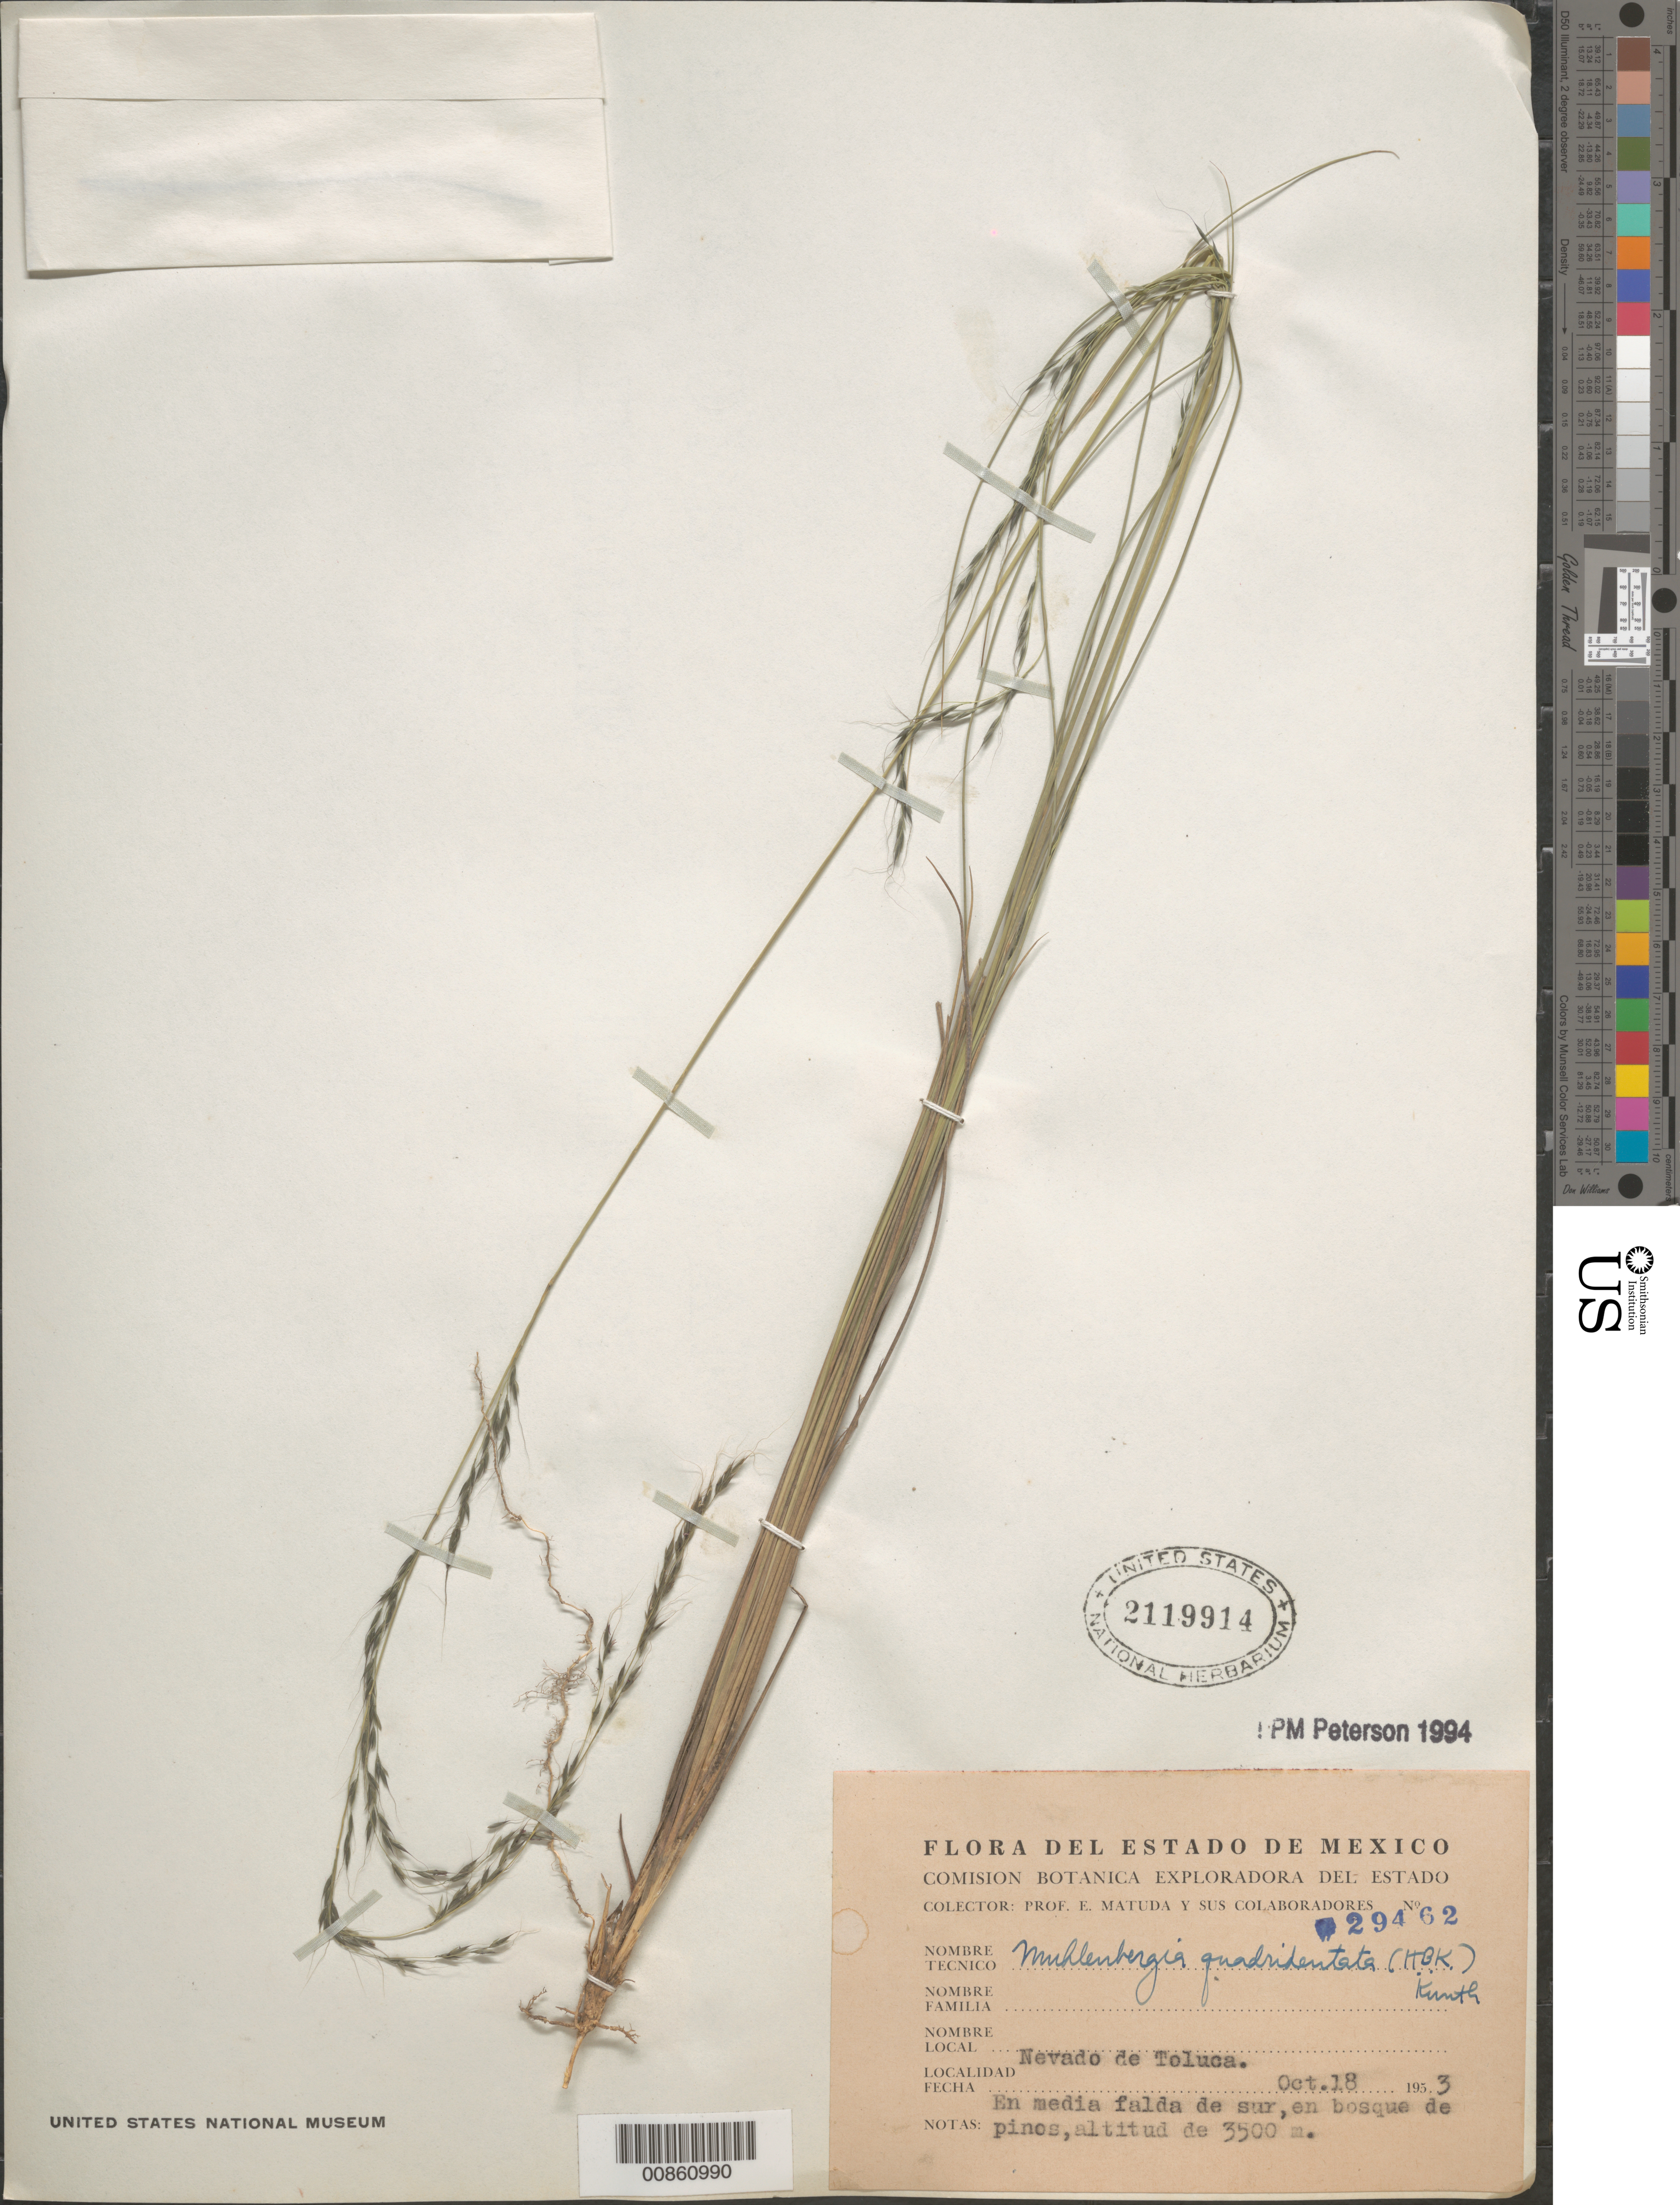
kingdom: Plantae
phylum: Tracheophyta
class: Liliopsida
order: Poales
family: Poaceae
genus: Muhlenbergia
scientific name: Muhlenbergia purpusii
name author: Mez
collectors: E. Matuda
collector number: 29462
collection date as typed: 18 Oct 1953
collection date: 1953-10-18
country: Mexico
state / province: México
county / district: Toluca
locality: Nevado de Toluca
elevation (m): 3500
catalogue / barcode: US 2119914